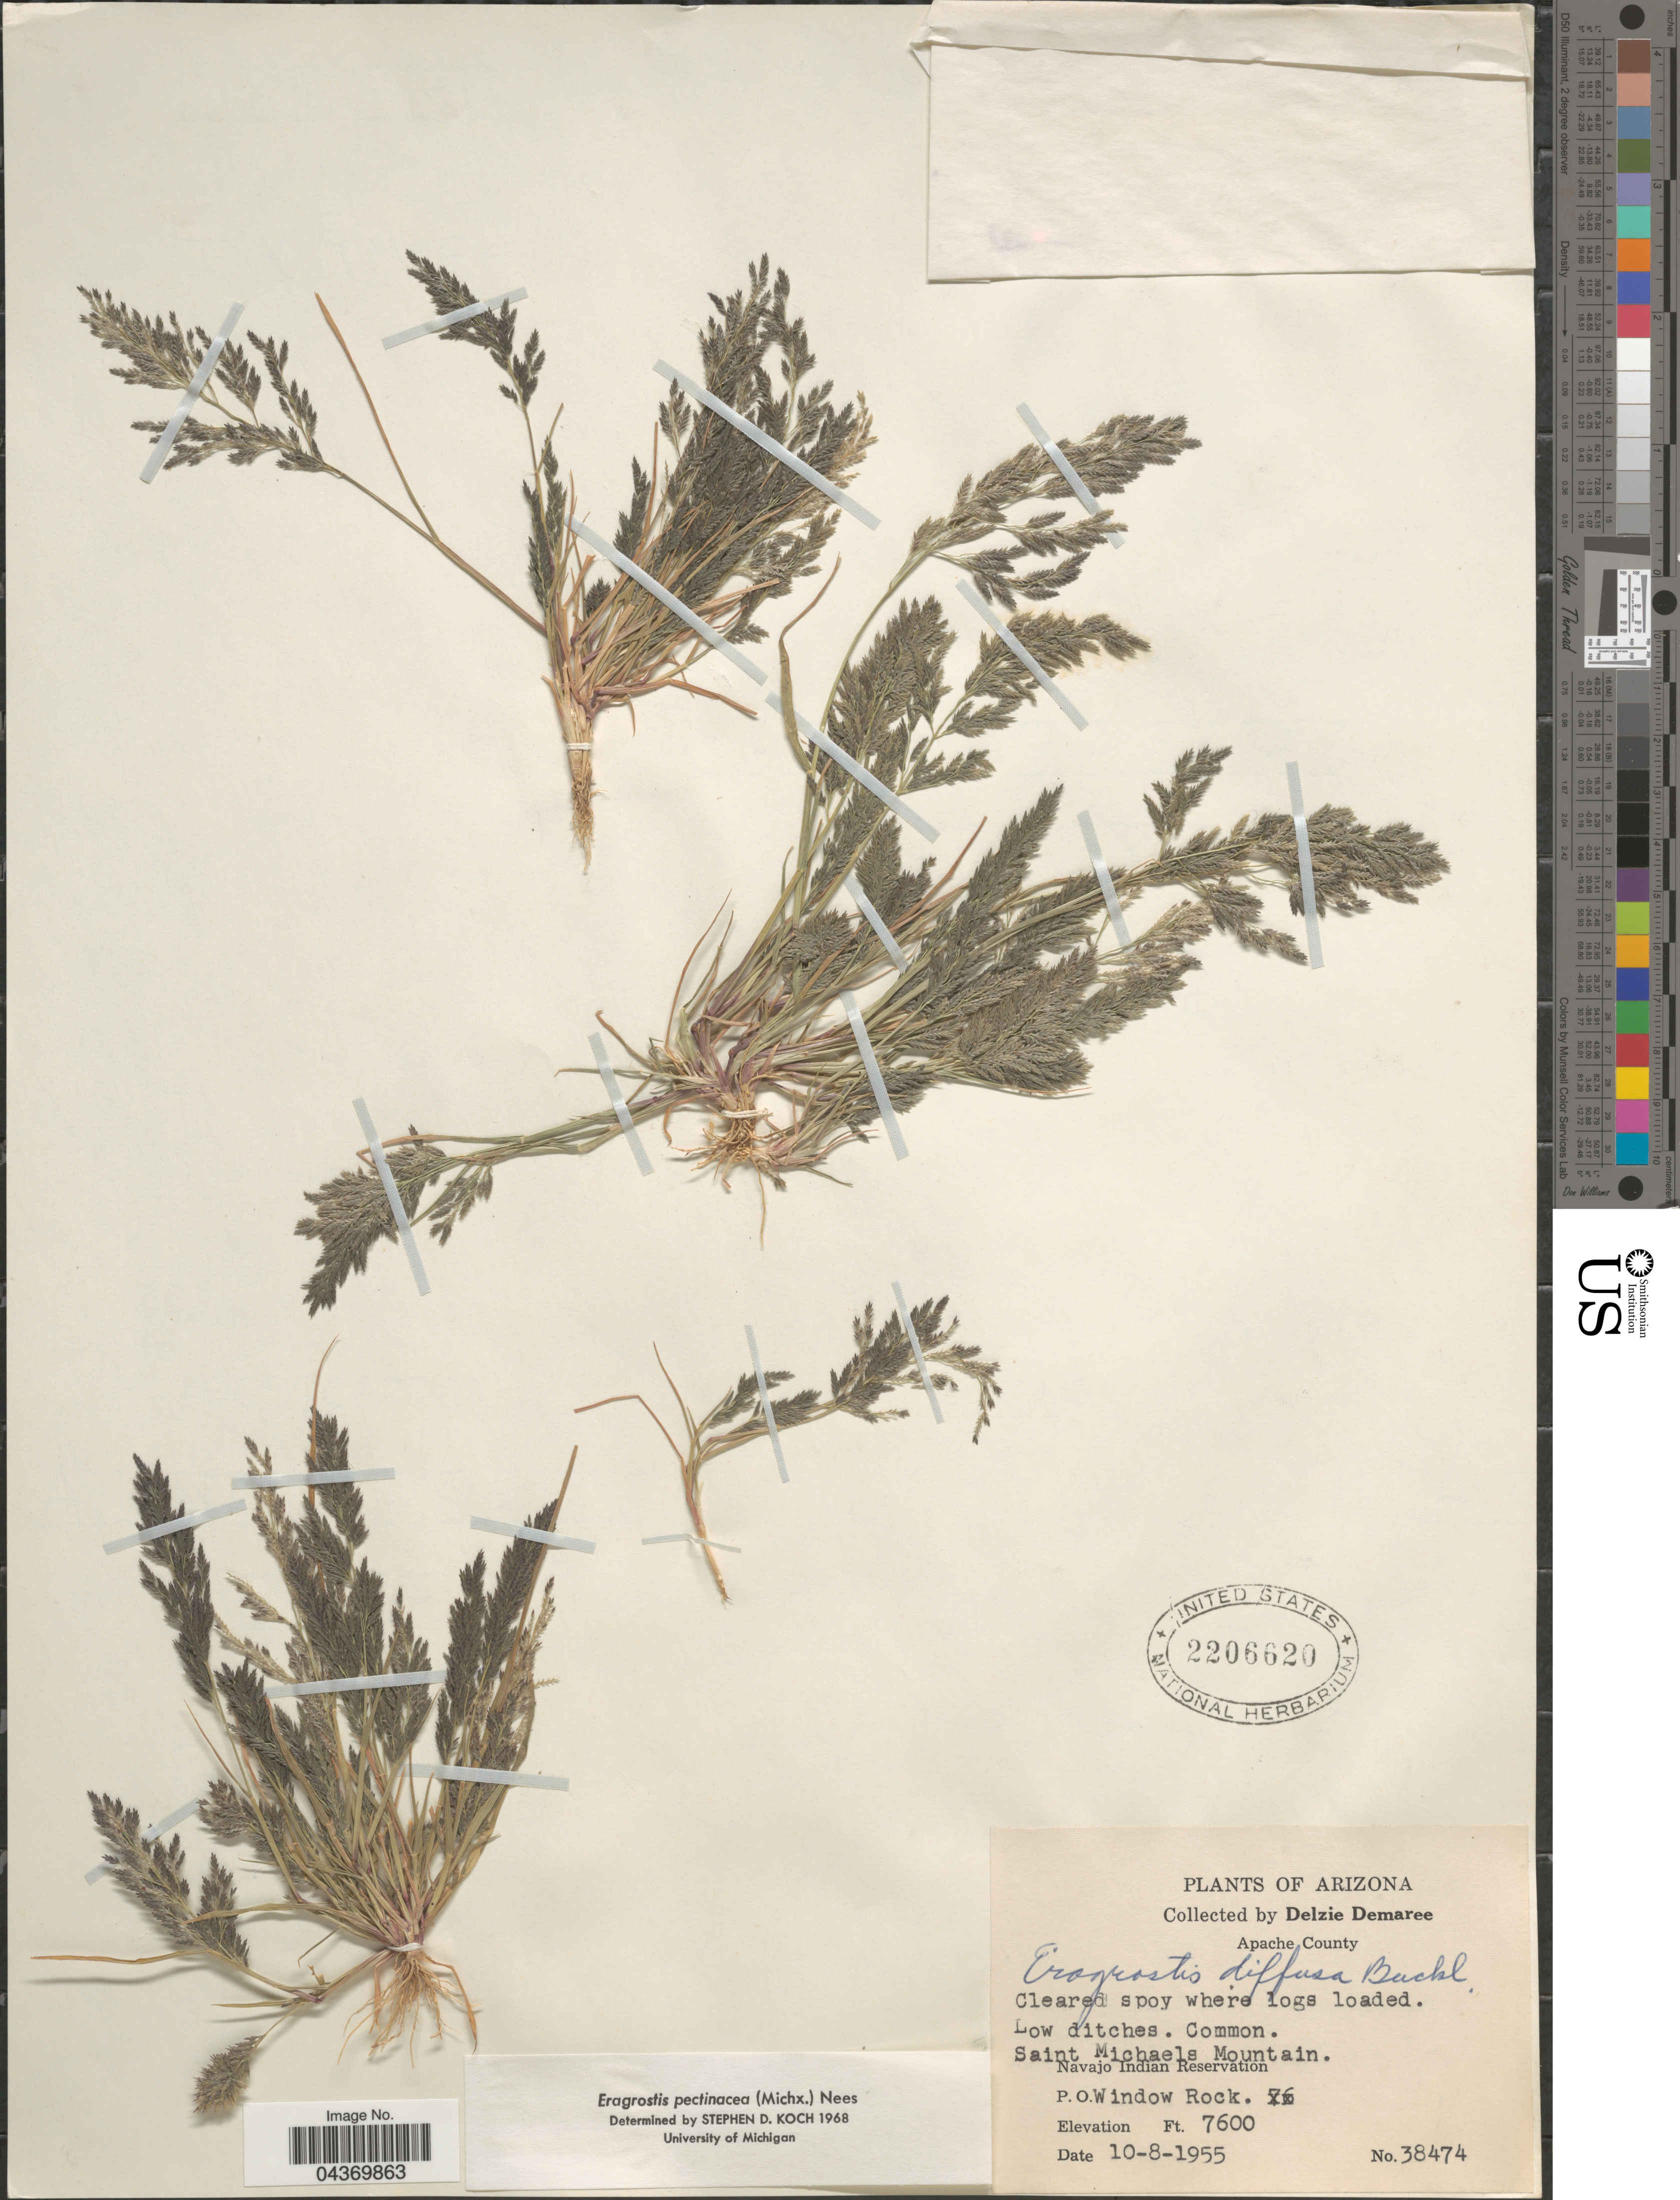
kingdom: Plantae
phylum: Tracheophyta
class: Liliopsida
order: Poales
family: Poaceae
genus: Eragrostis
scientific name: Eragrostis pectinacea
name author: (Michx.) Nees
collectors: D. Demaree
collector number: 38474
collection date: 1955-10-08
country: United States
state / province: Arizona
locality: Apache County. Saint Michaels Mountain. Navajo Indian Reservation. P. O. Window Rock.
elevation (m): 2316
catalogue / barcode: US 2206620